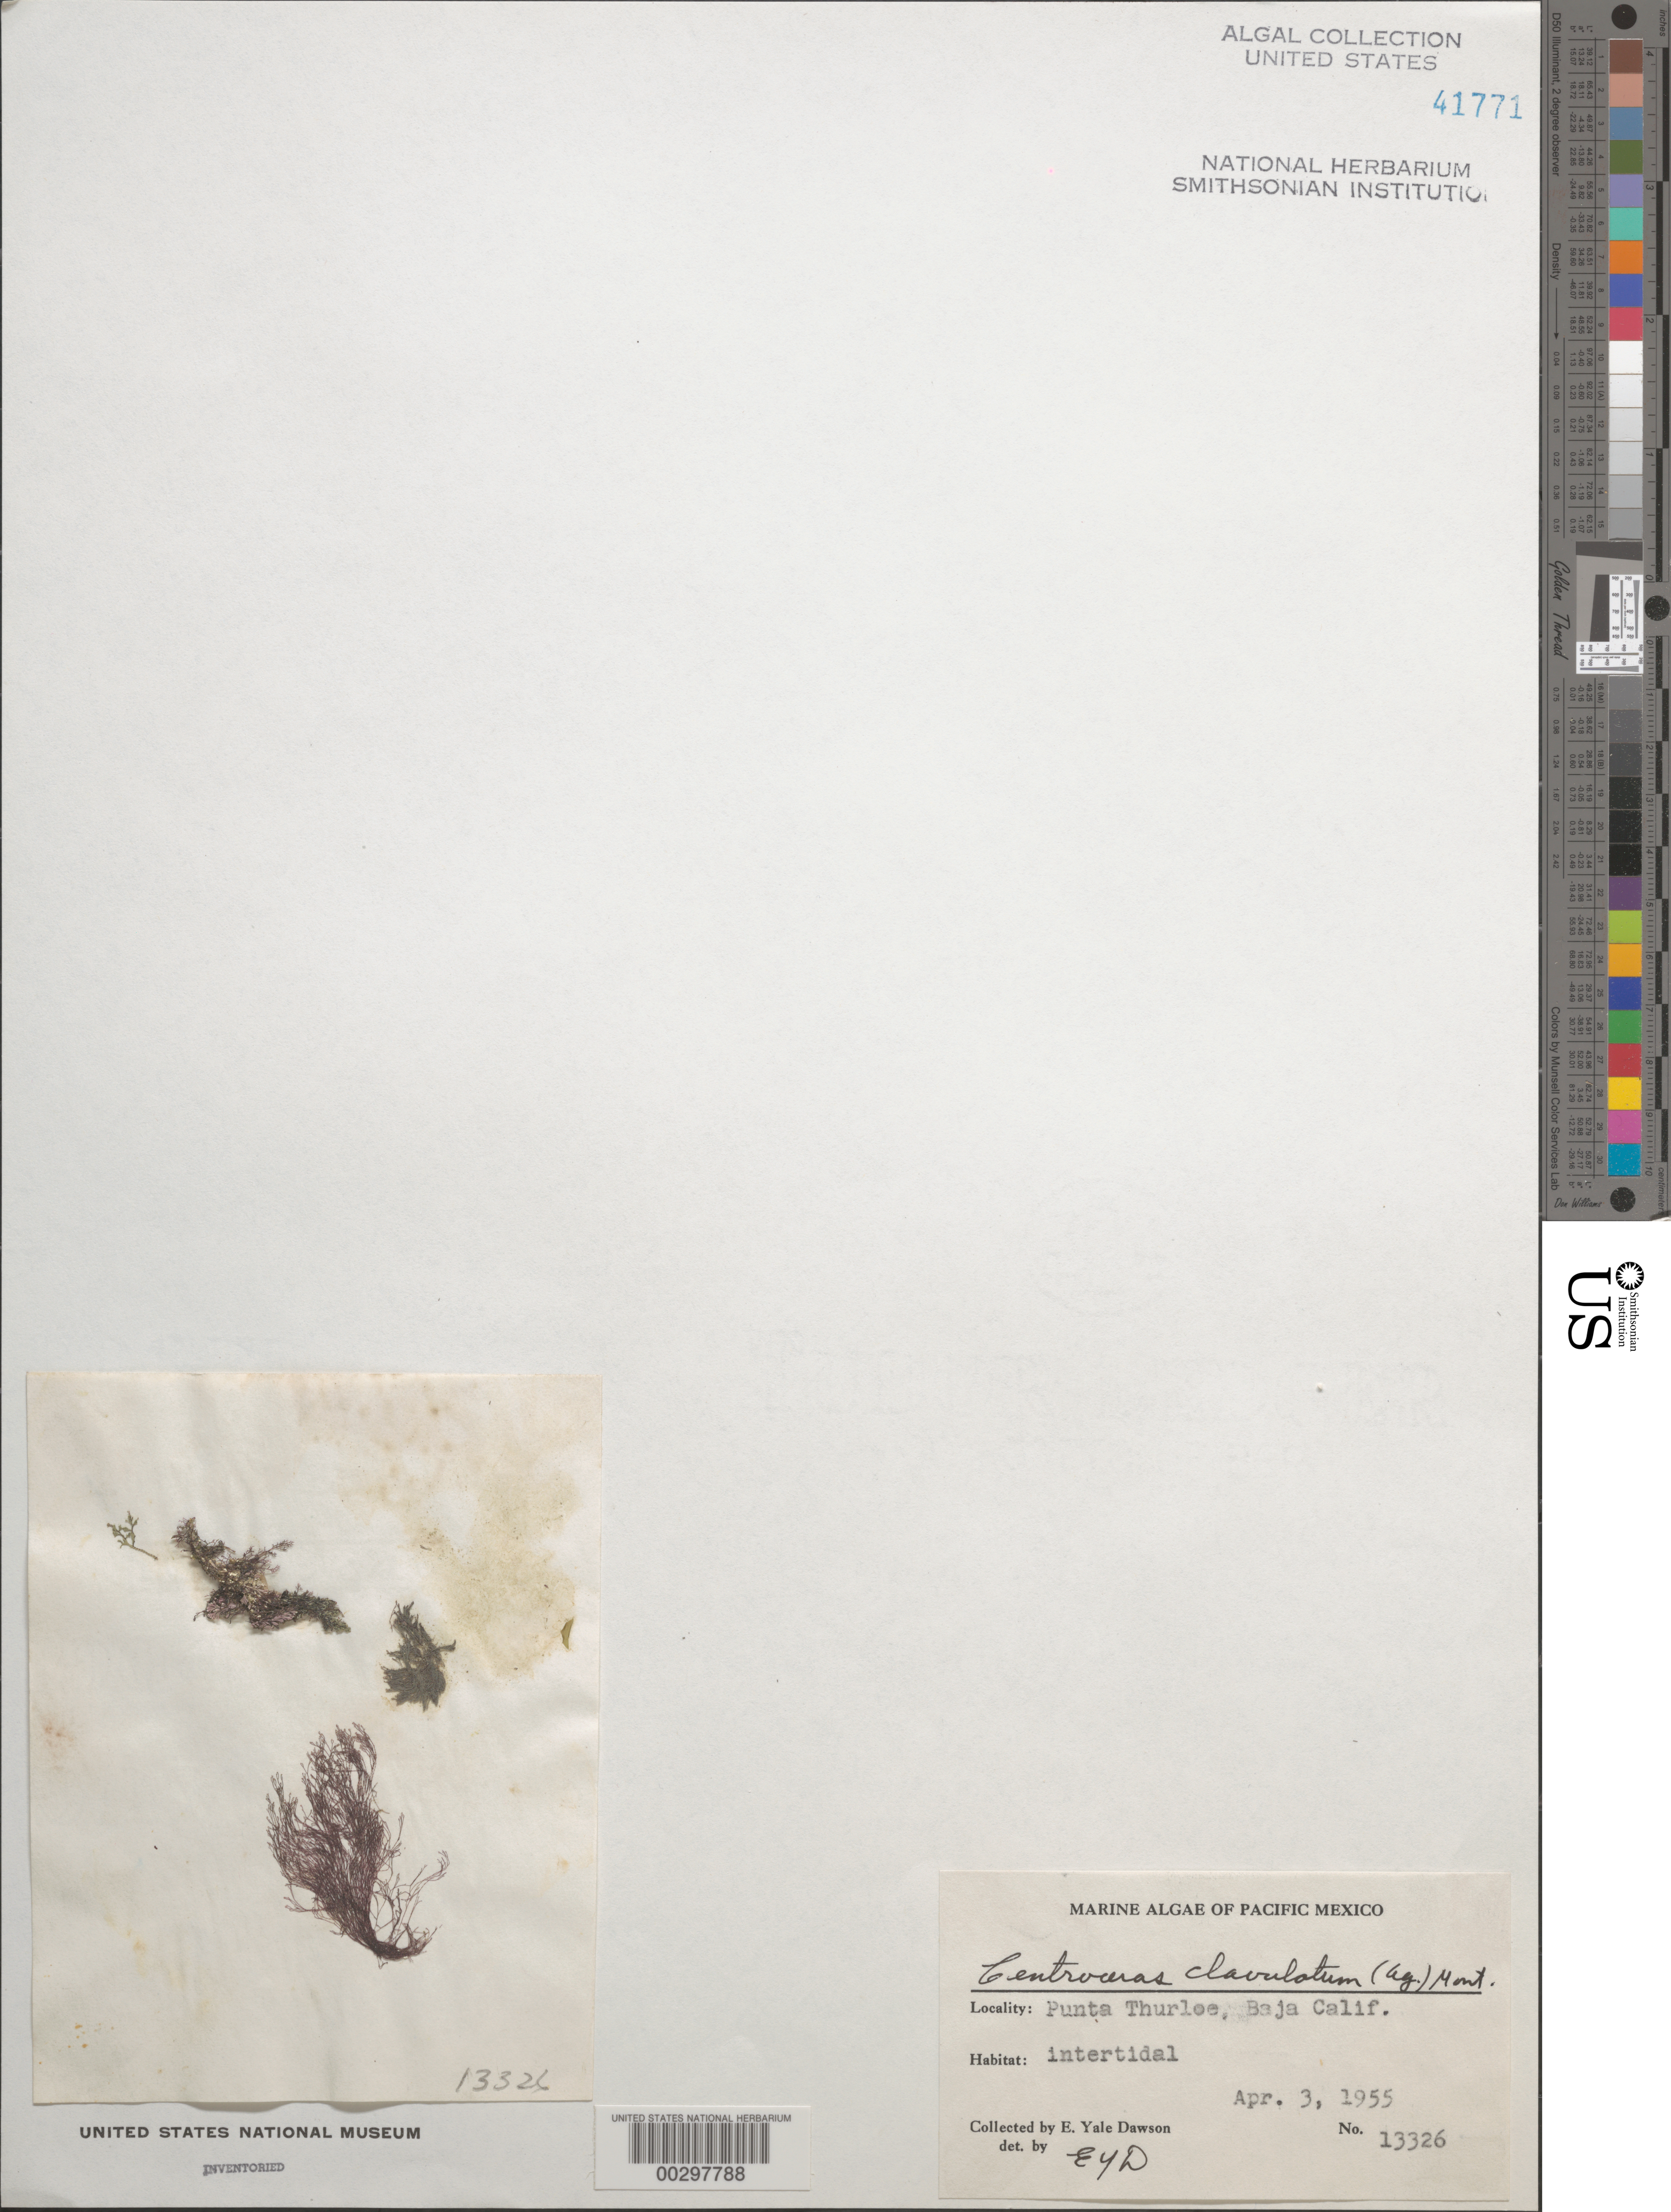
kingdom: Plantae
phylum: Rhodophyta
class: Florideophyceae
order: Ceramiales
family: Ceramiaceae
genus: Centroceras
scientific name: Centroceras clavulatum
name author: (C. Agardh) Mont.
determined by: Dawson, E. Y.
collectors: E. Y. Dawson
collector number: EYD 13326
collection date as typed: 03 Apr 1955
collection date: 1955-04-03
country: Mexico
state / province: Baja California Sur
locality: Punta Thurloe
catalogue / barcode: US 41771